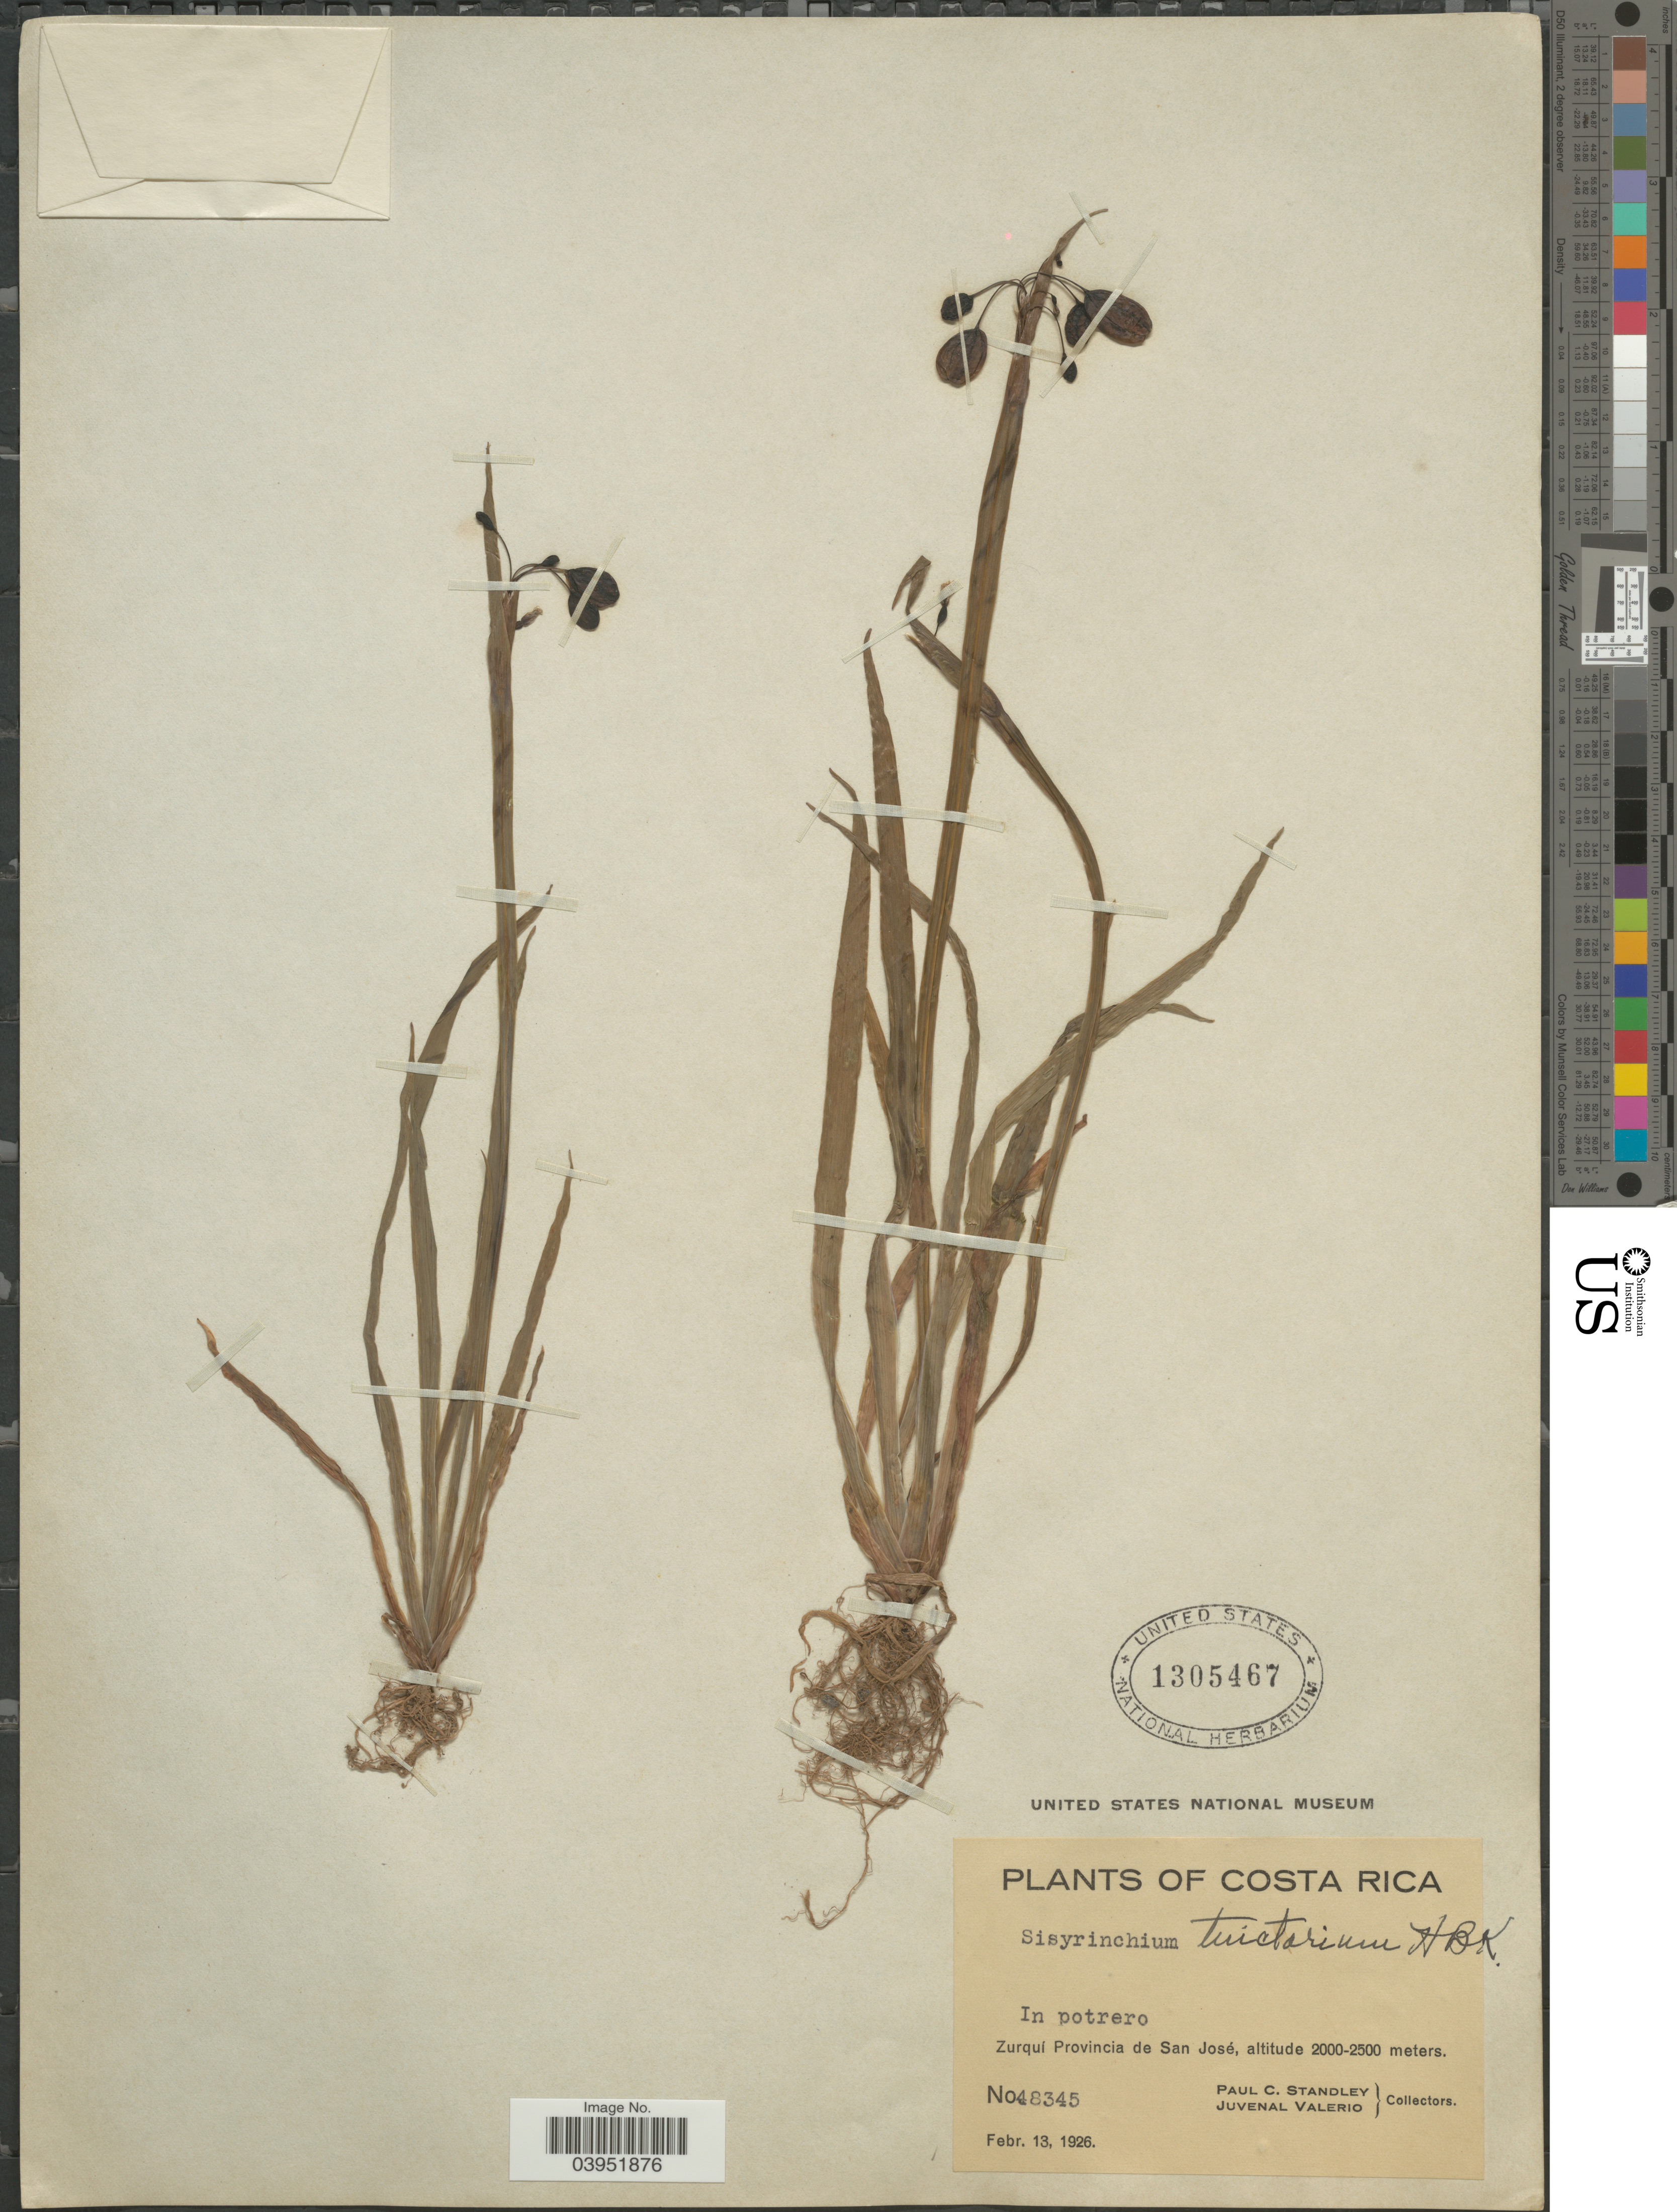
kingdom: Plantae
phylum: Tracheophyta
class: Liliopsida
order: Asparagales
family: Iridaceae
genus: Sisyrinchium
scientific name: Sisyrinchium tinctorium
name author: Kunth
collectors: P. C. Standley & J. Valerio R.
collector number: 48345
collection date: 1926-02-13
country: Costa Rica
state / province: San José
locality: In potrero. Zurquí.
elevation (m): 2000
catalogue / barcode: US 1305467